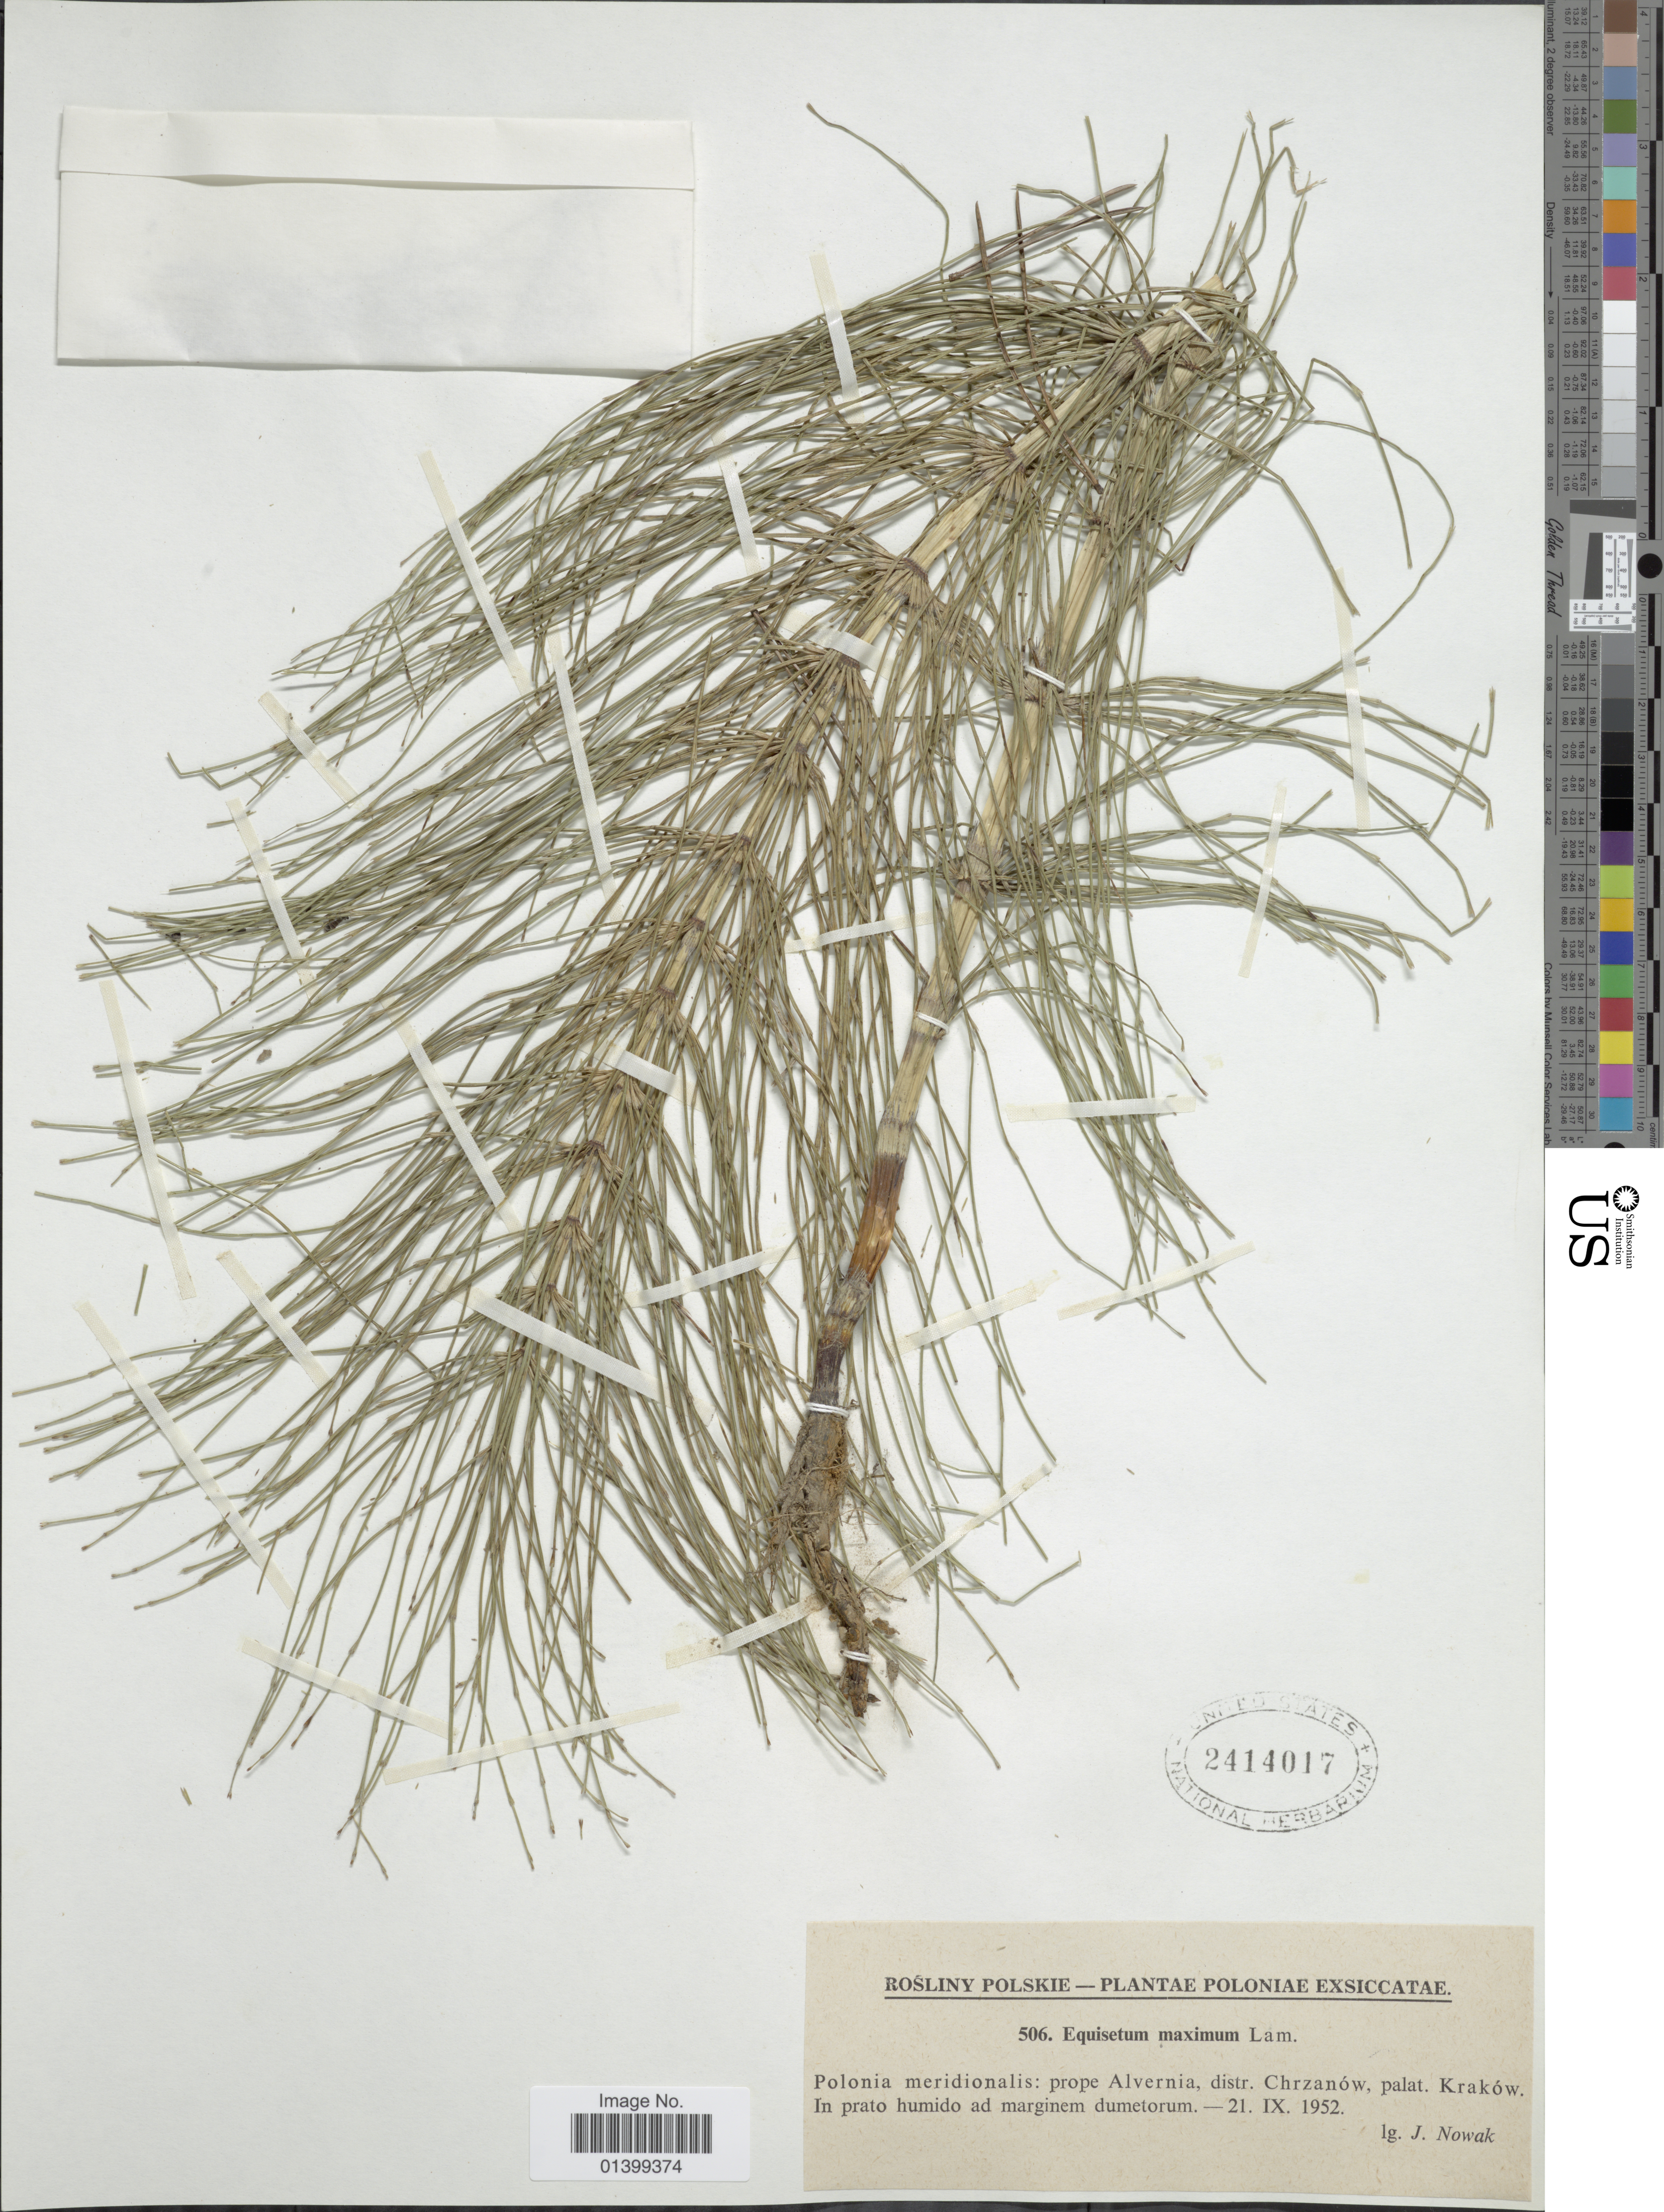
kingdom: Plantae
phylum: Tracheophyta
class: Polypodiopsida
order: Equisetales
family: Equisetaceae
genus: Equisetum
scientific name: Equisetum telmateia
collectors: J. Nowak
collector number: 506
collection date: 1952-09-21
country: Poland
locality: Polonia meridionalis: prope Alvernia, distr. Chrzanów, palat. Kraków.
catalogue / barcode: US 2414017